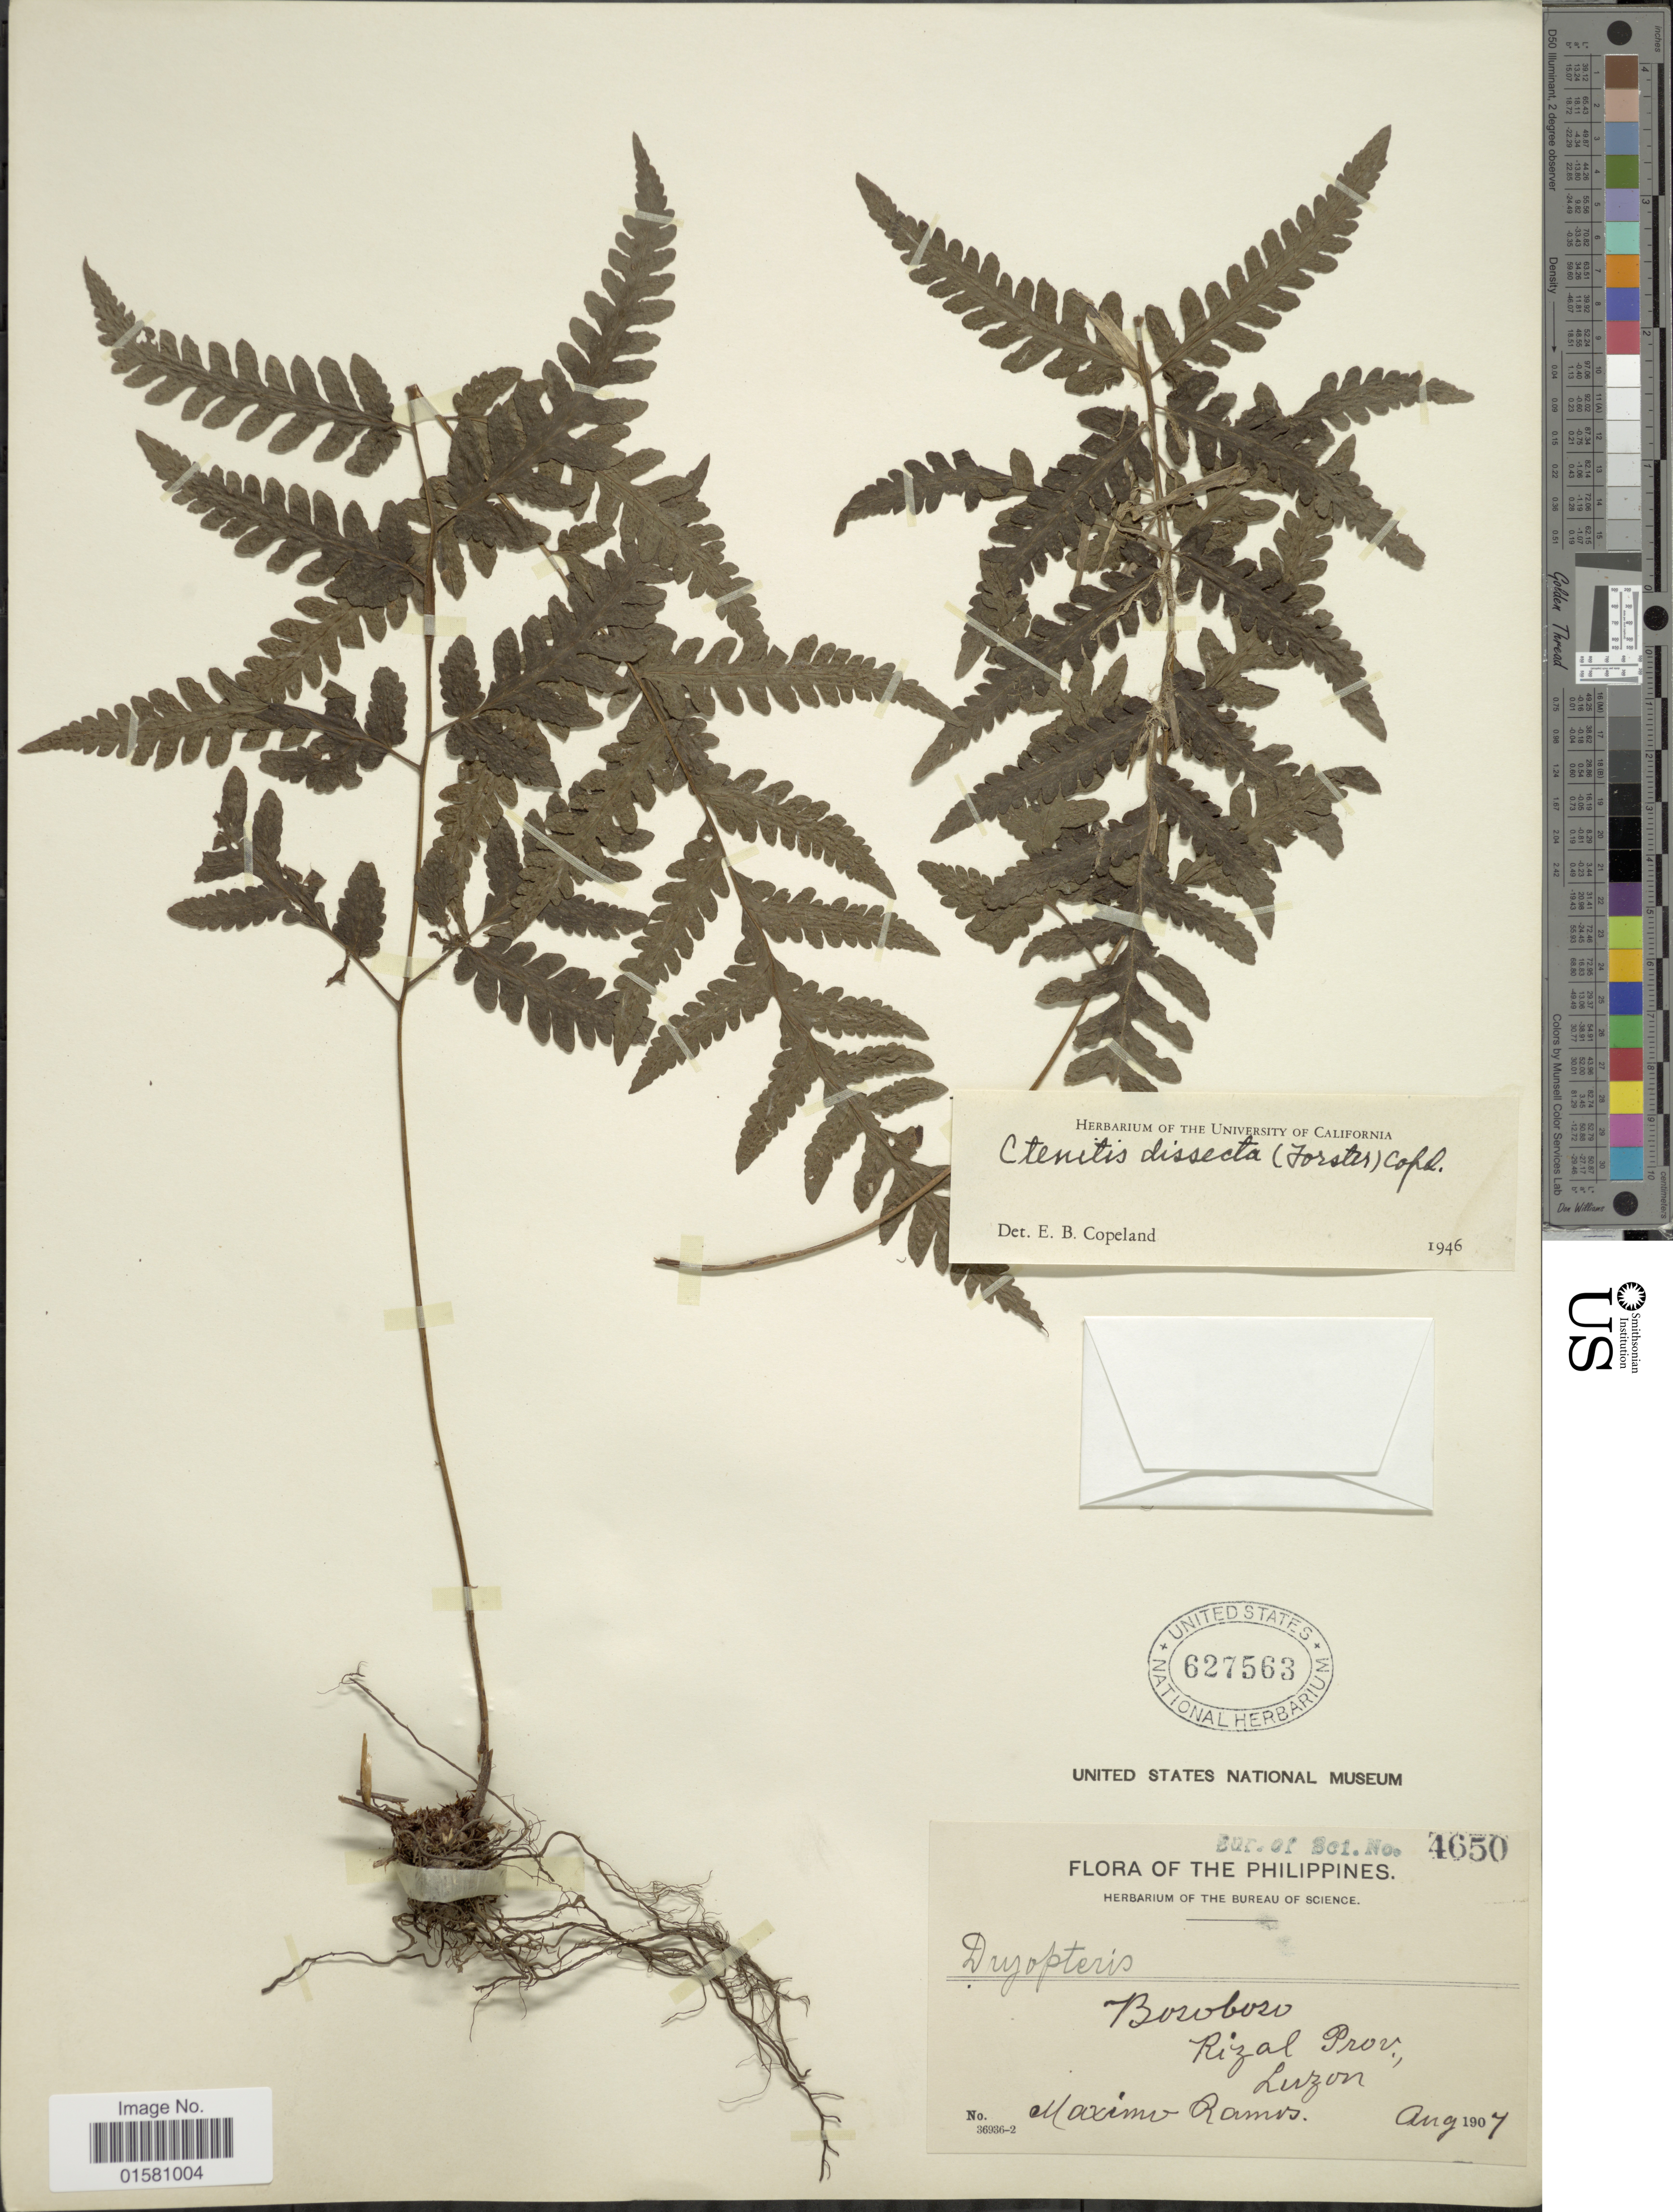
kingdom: Plantae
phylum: Tracheophyta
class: Polypodiopsida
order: Polypodiales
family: Tectariaceae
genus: Tectaria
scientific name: Tectaria dissecta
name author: (G. Forst.) Lellinger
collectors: M. Ramos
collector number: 4650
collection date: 1907-08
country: Philippines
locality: Bosoboso, Rizal Prov, Luzon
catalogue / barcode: US 627563